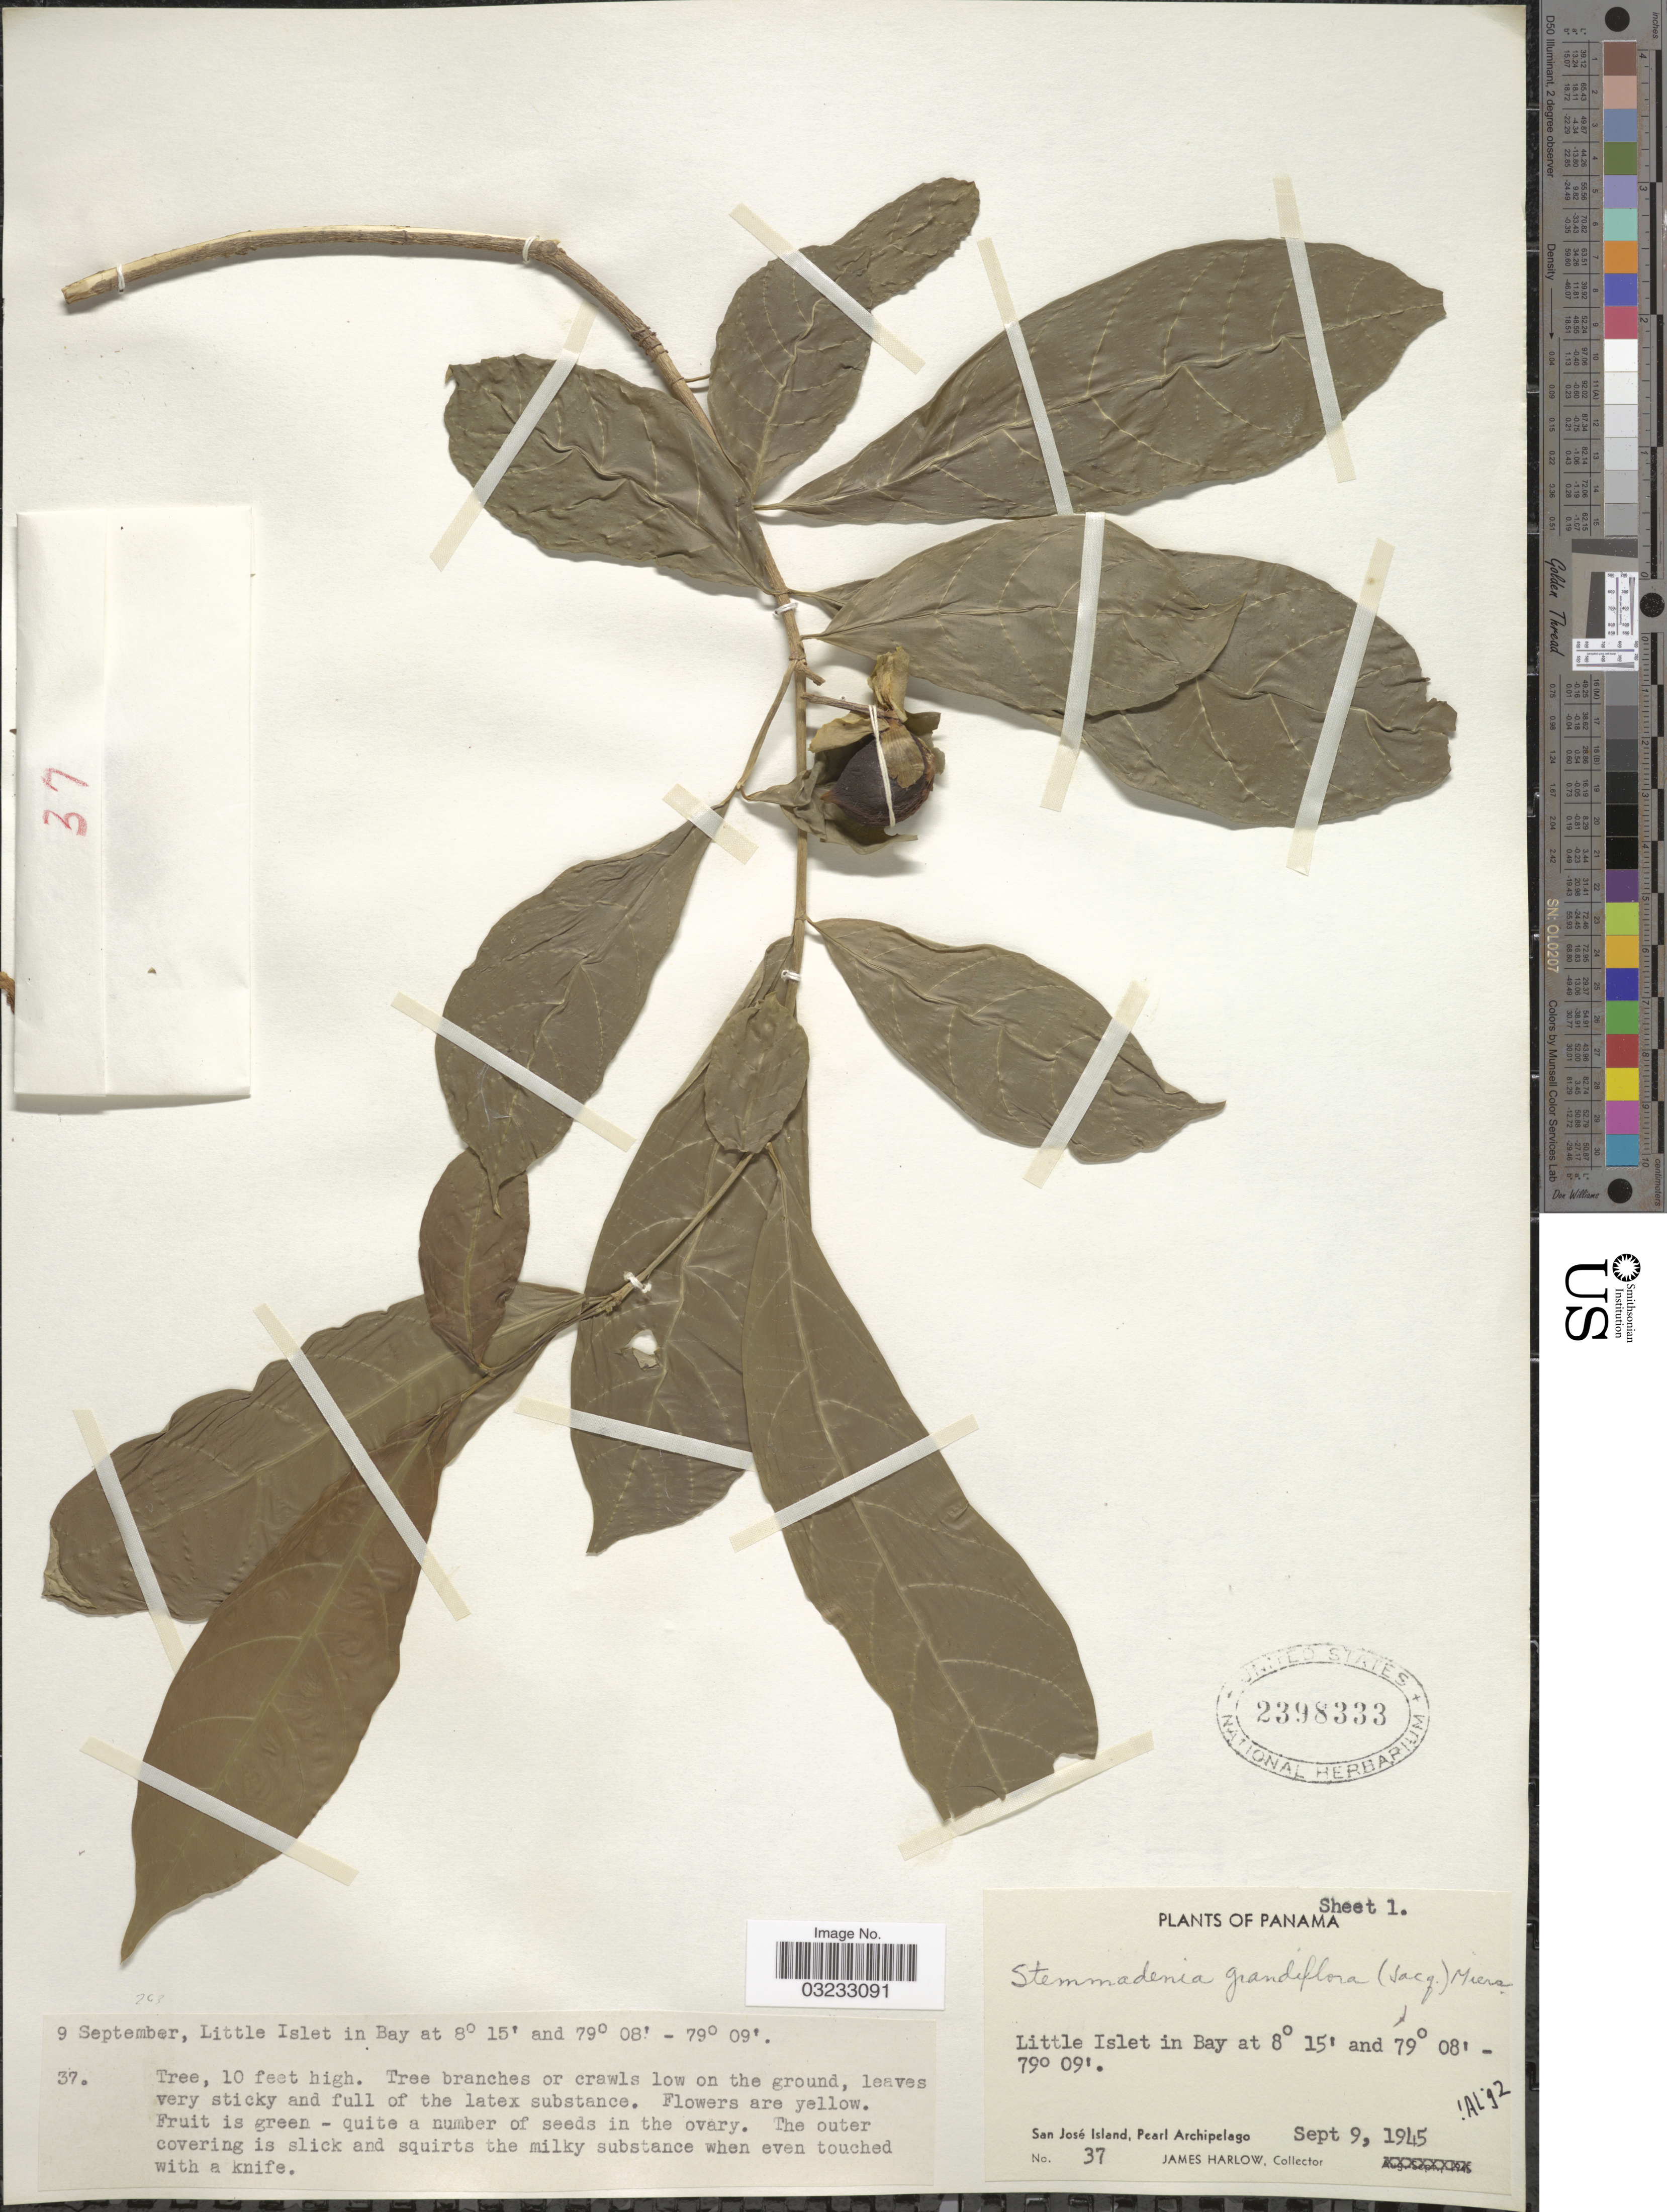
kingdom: Plantae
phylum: Tracheophyta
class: Magnoliopsida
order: Gentianales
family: Apocynaceae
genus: Stemmadenia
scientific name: Stemmadenia grandiflora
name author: (Jacq.) Miers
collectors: J. Harlow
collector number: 37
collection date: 1945-09-09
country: Panama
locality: Little Islet in Bay. San José Island, Pearl Archipelago.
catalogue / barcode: US 2398333